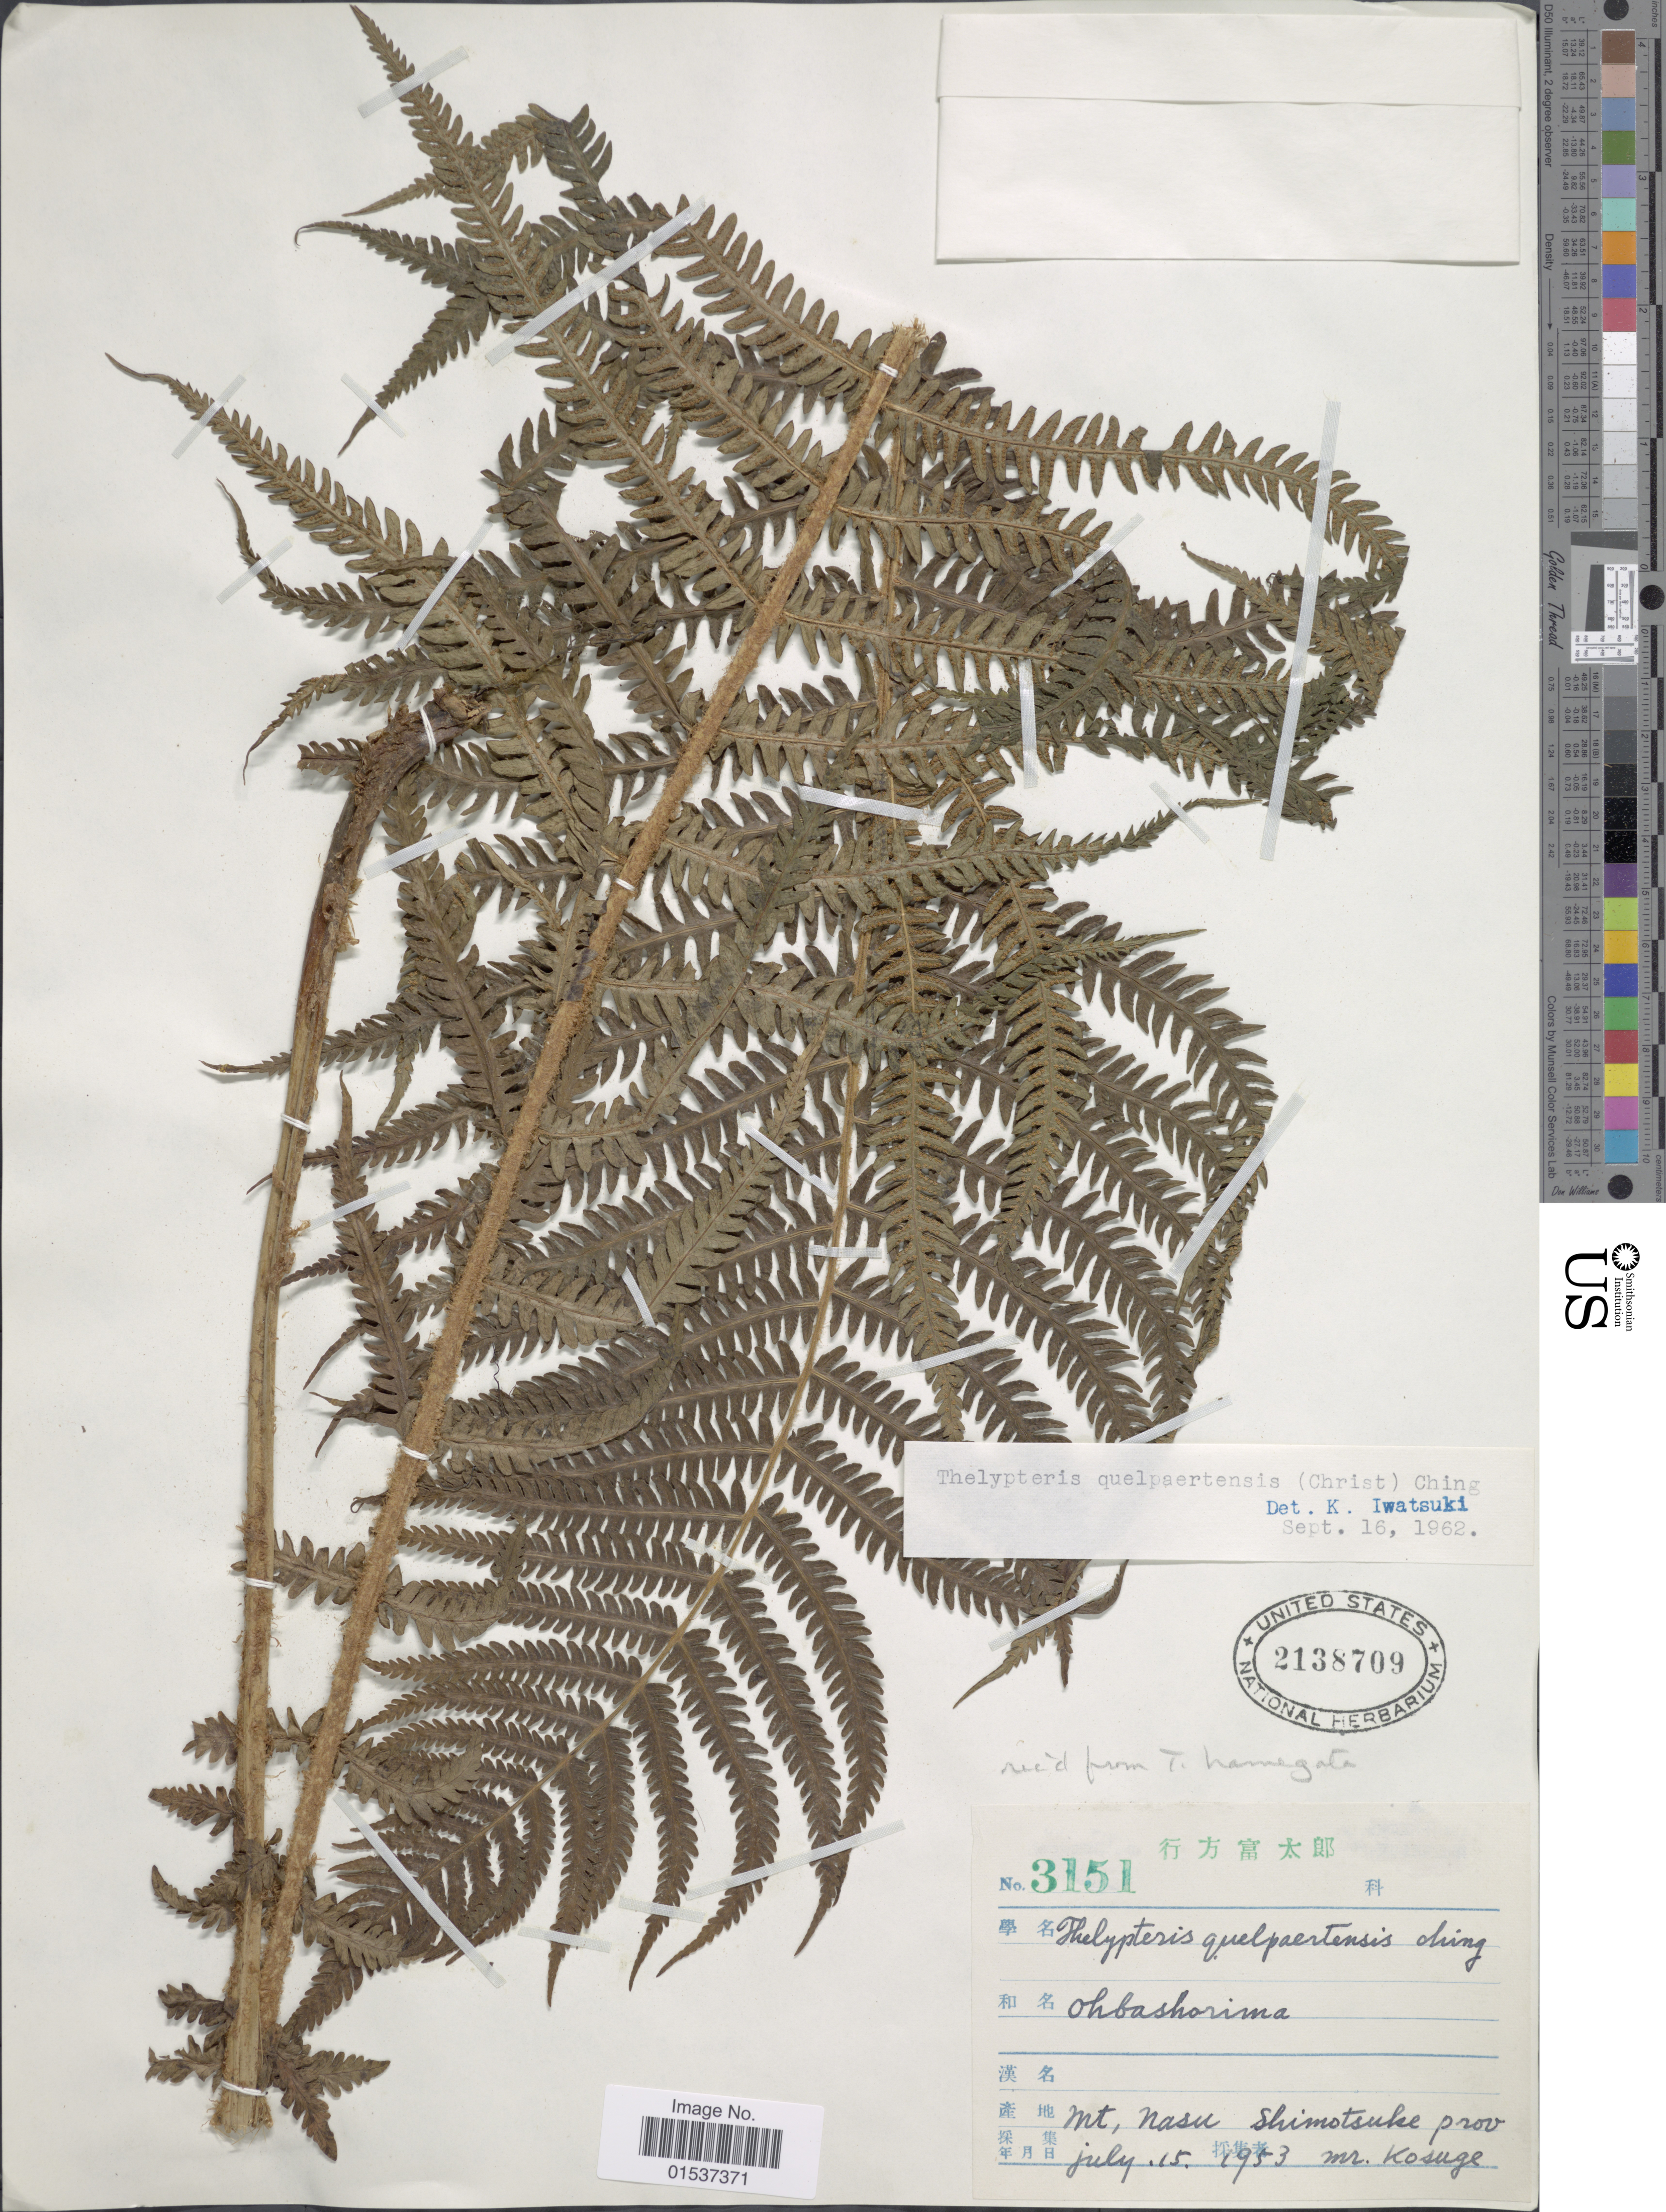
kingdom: Plantae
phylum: Tracheophyta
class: Polypodiopsida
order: Polypodiales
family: Thelypteridaceae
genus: Oreopteris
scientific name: Oreopteris quelpartensis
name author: (Christ) Holub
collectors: Kosuge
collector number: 3151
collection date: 1953-07-15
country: Japan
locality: Mt. Nasu Shimotsuke prov.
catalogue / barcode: US 2138709